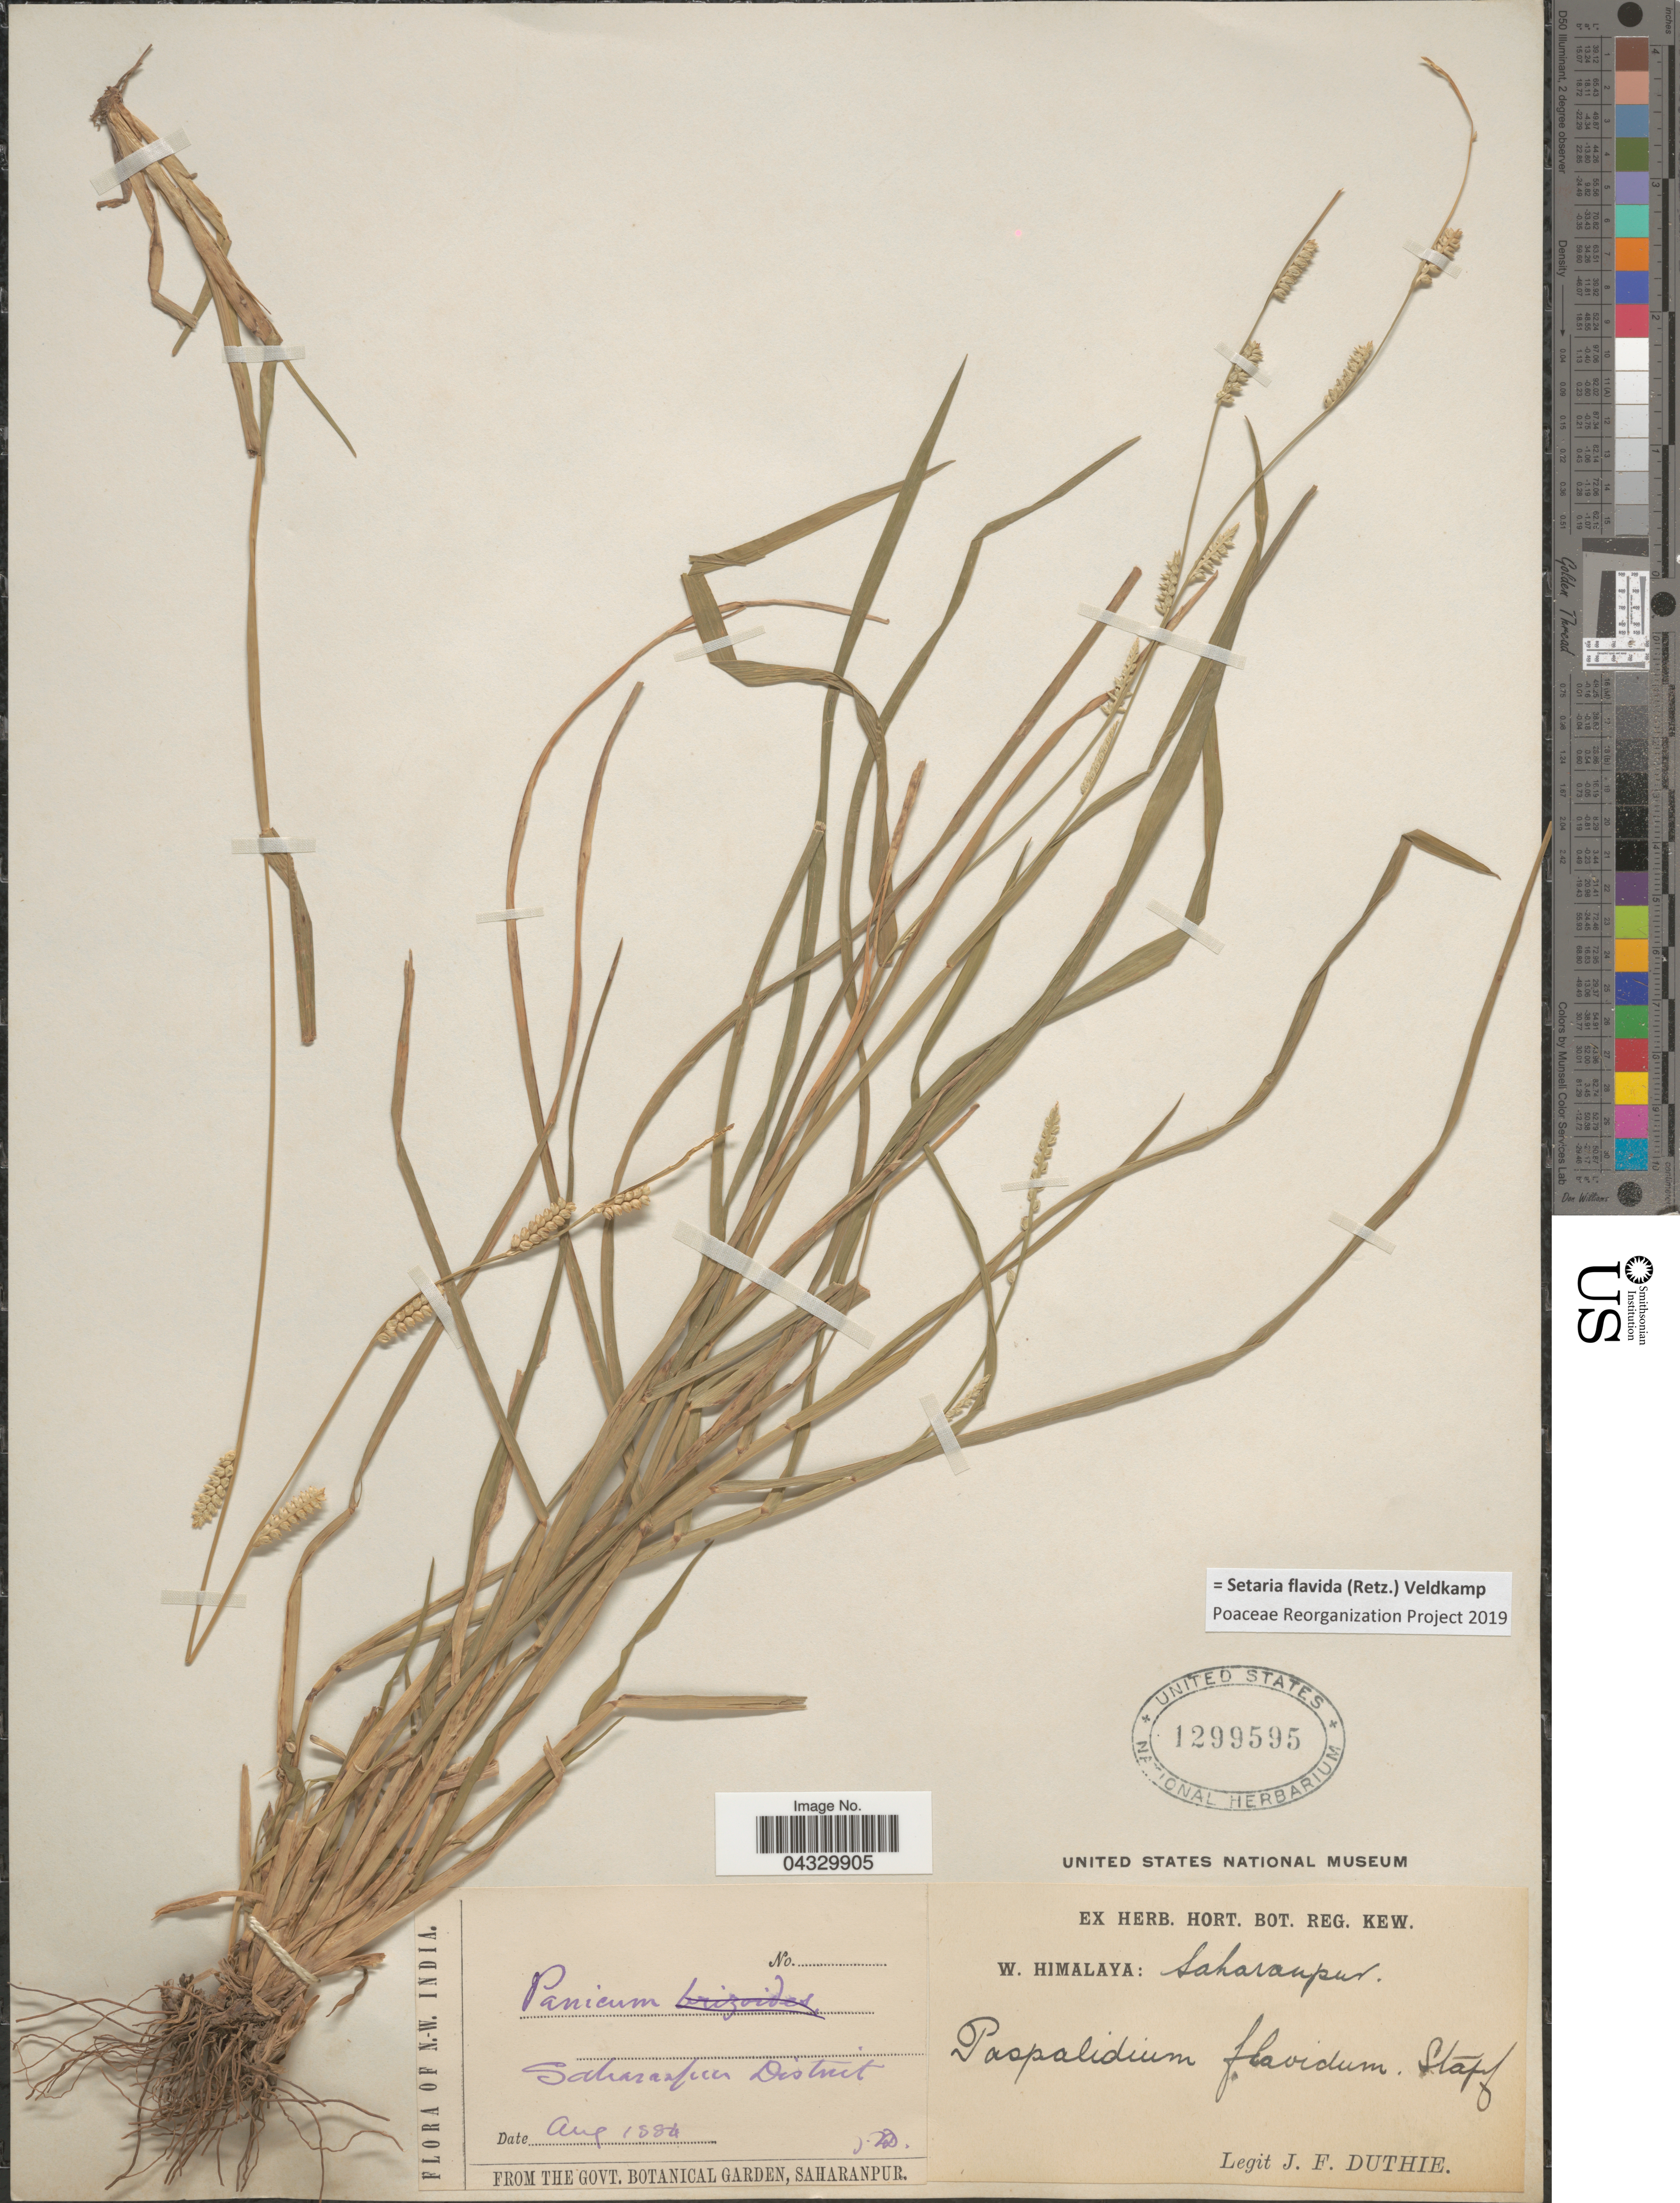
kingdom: Plantae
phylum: Tracheophyta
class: Liliopsida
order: Poales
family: Poaceae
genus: Setaria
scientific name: Setaria flavida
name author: (Retz.) Veldkamp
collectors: J. F. Duthie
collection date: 1884-08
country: India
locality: N.W. India. Saharanpur District. W. Himalaya: Saharanpur.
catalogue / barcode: US 1299595